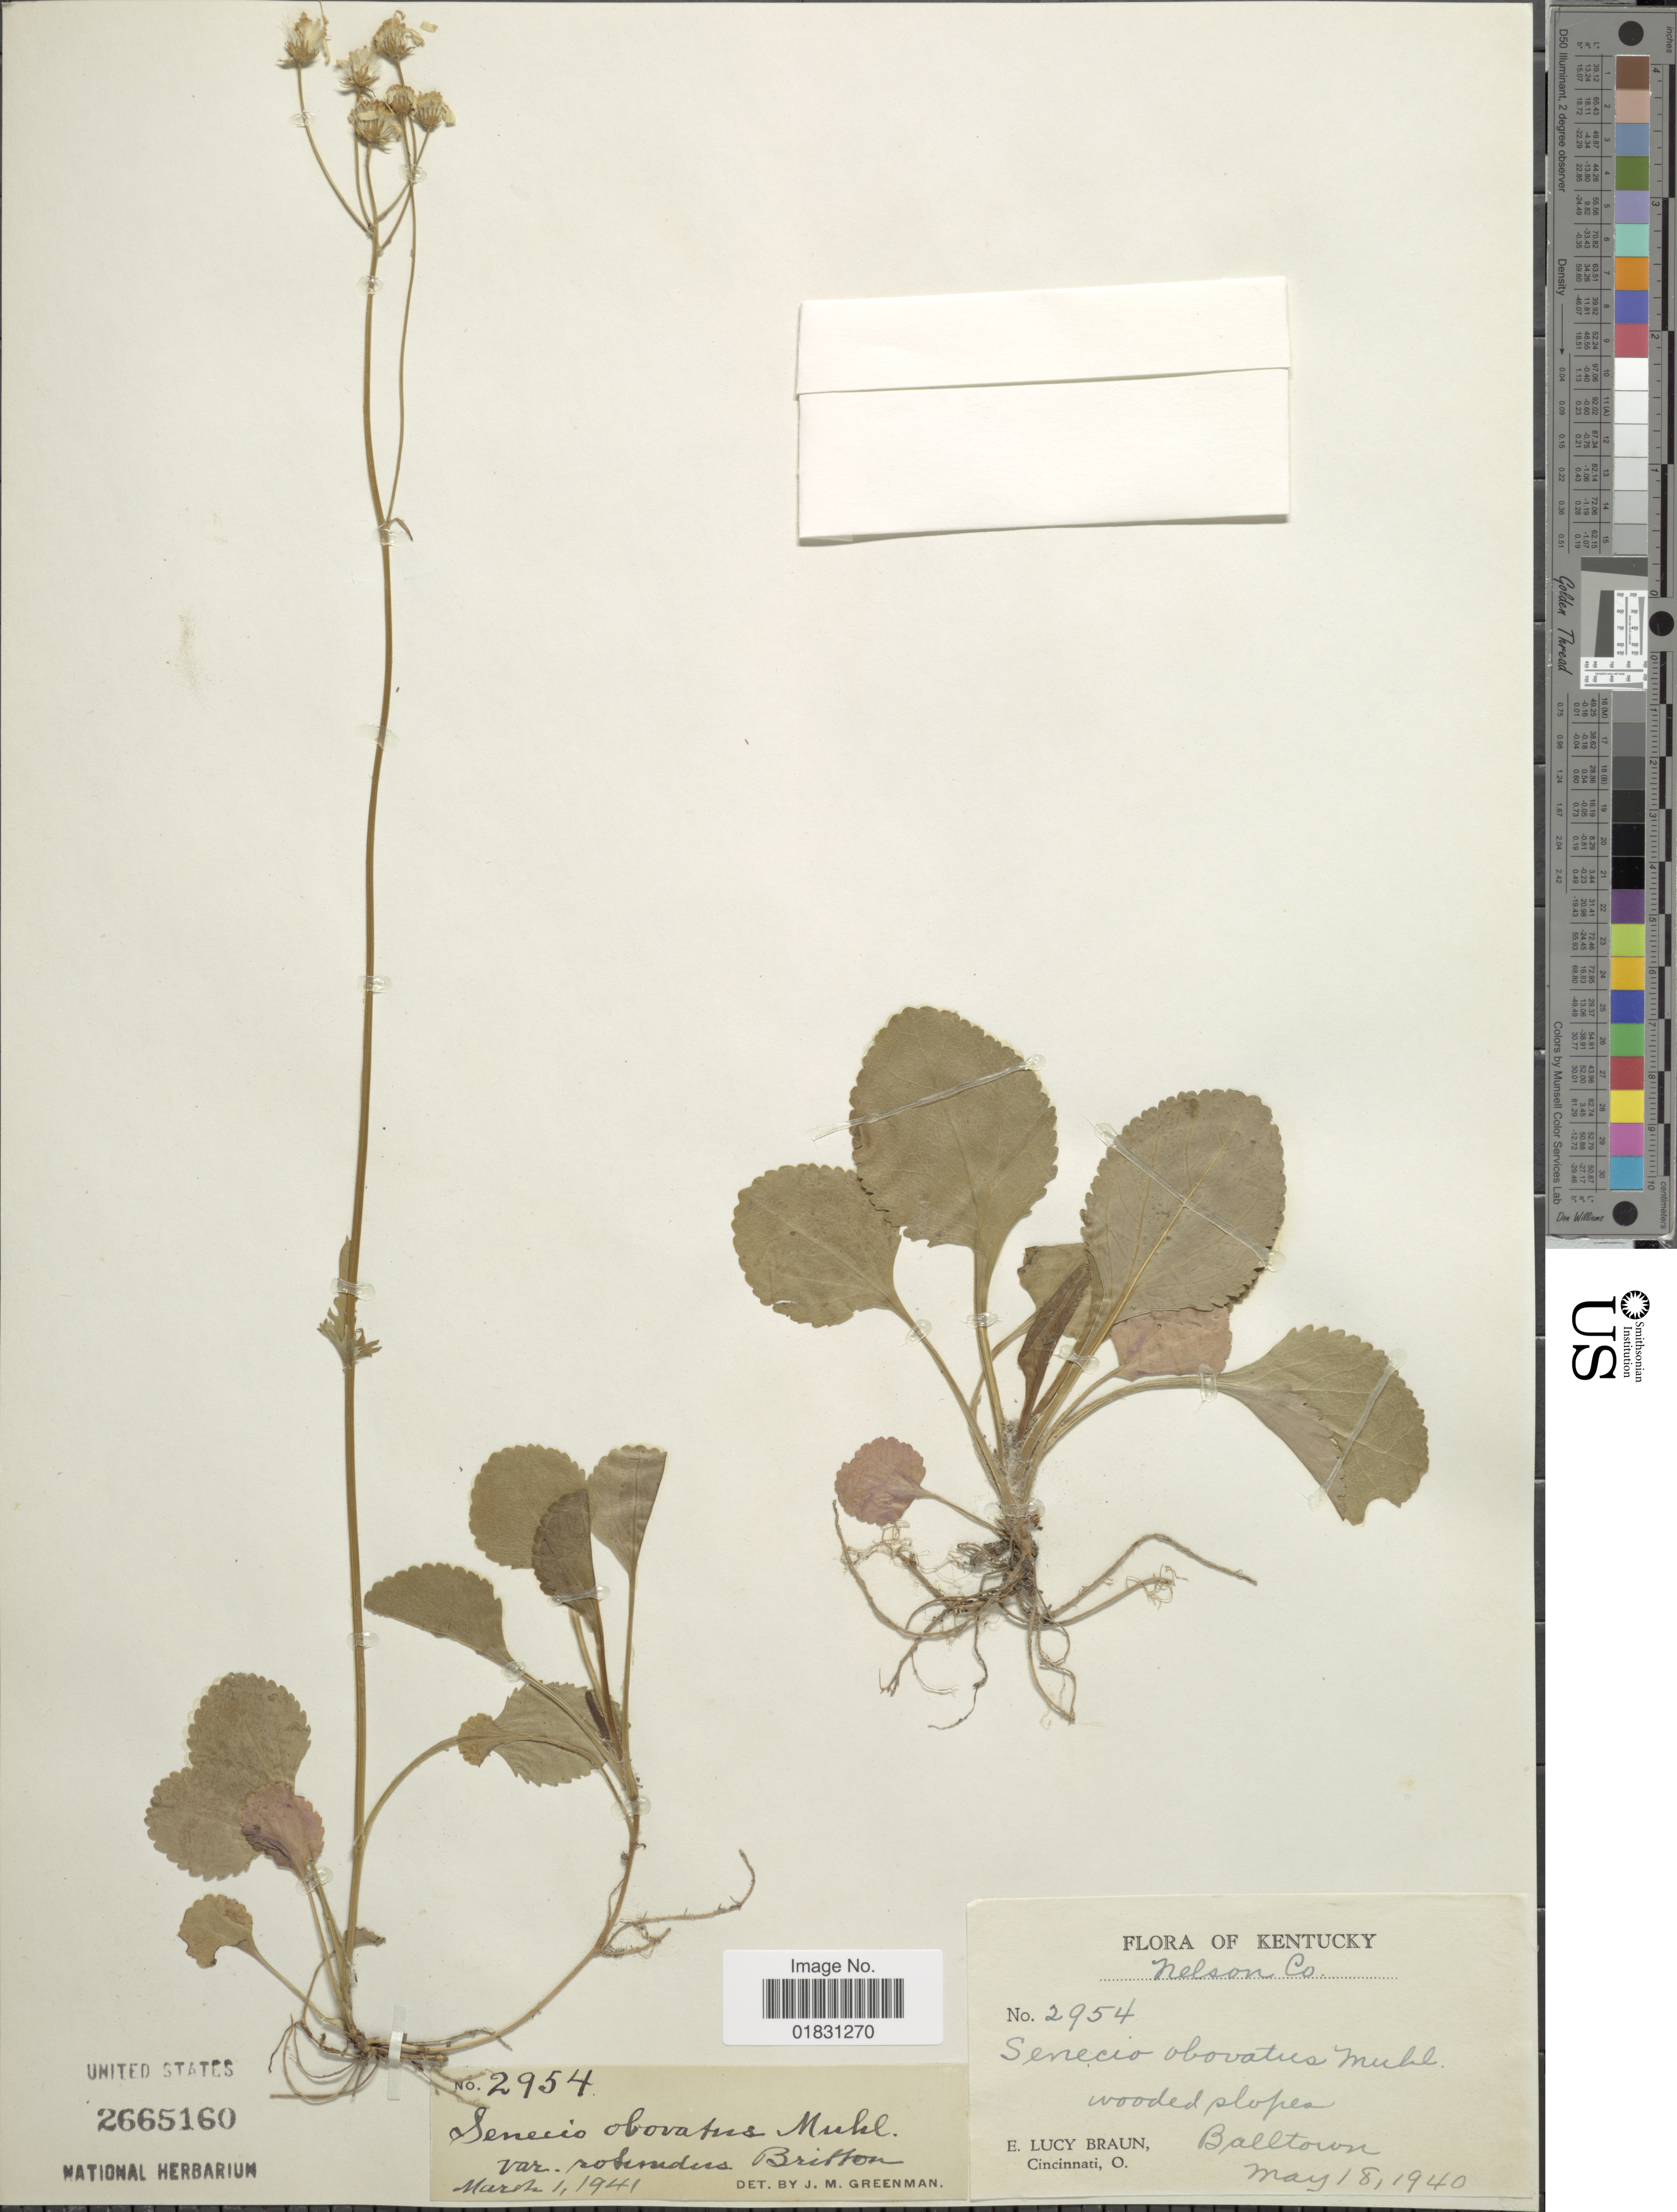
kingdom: Plantae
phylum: Tracheophyta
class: Magnoliopsida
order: Asterales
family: Asteraceae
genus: Packera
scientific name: Packera obovata var. rotundus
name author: Britton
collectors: E. L. Braun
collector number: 2954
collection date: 1940-05-18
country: United States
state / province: Kentucky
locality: Neslon Co, woode slope Balltown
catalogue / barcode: US 2665160